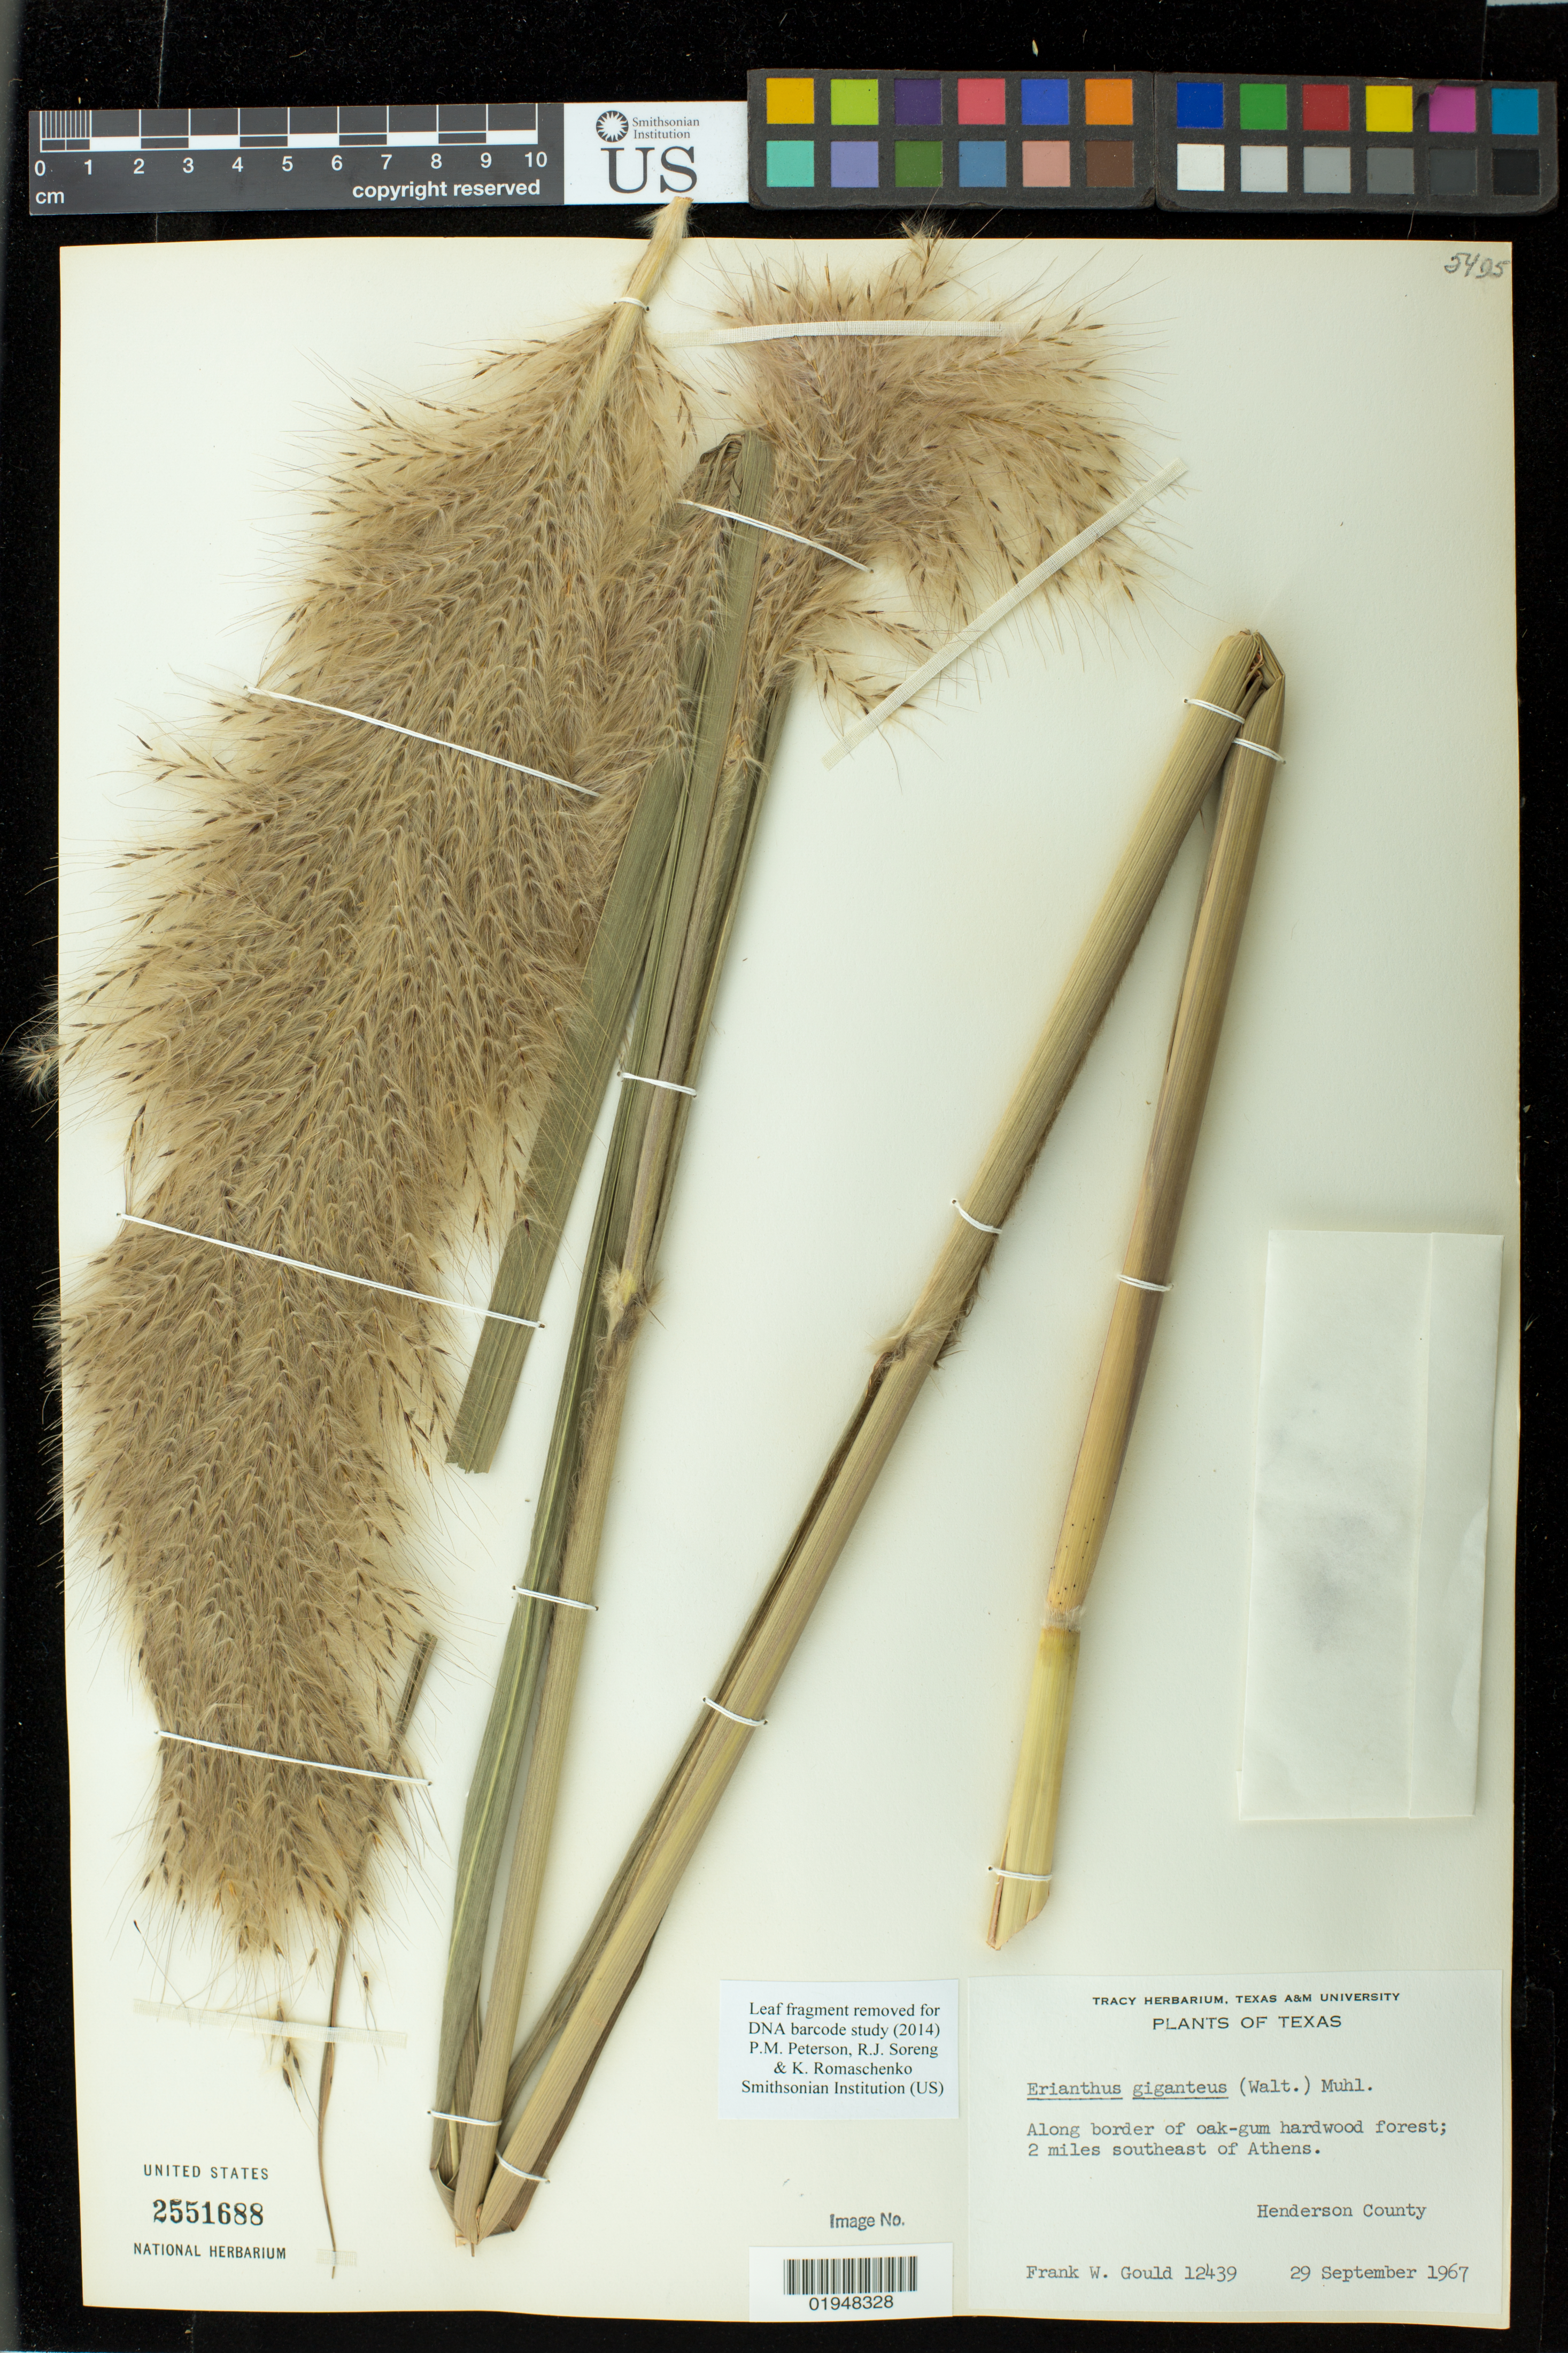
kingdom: Plantae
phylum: Tracheophyta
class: Liliopsida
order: Poales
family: Poaceae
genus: Erianthus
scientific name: Erianthus giganteus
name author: (Walter) P. Beauv.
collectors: F. W. Gould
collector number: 12439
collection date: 1967-09-29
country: United States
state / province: Texas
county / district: Henderson County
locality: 2 miles southeast of Athens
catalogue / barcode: US 2551688